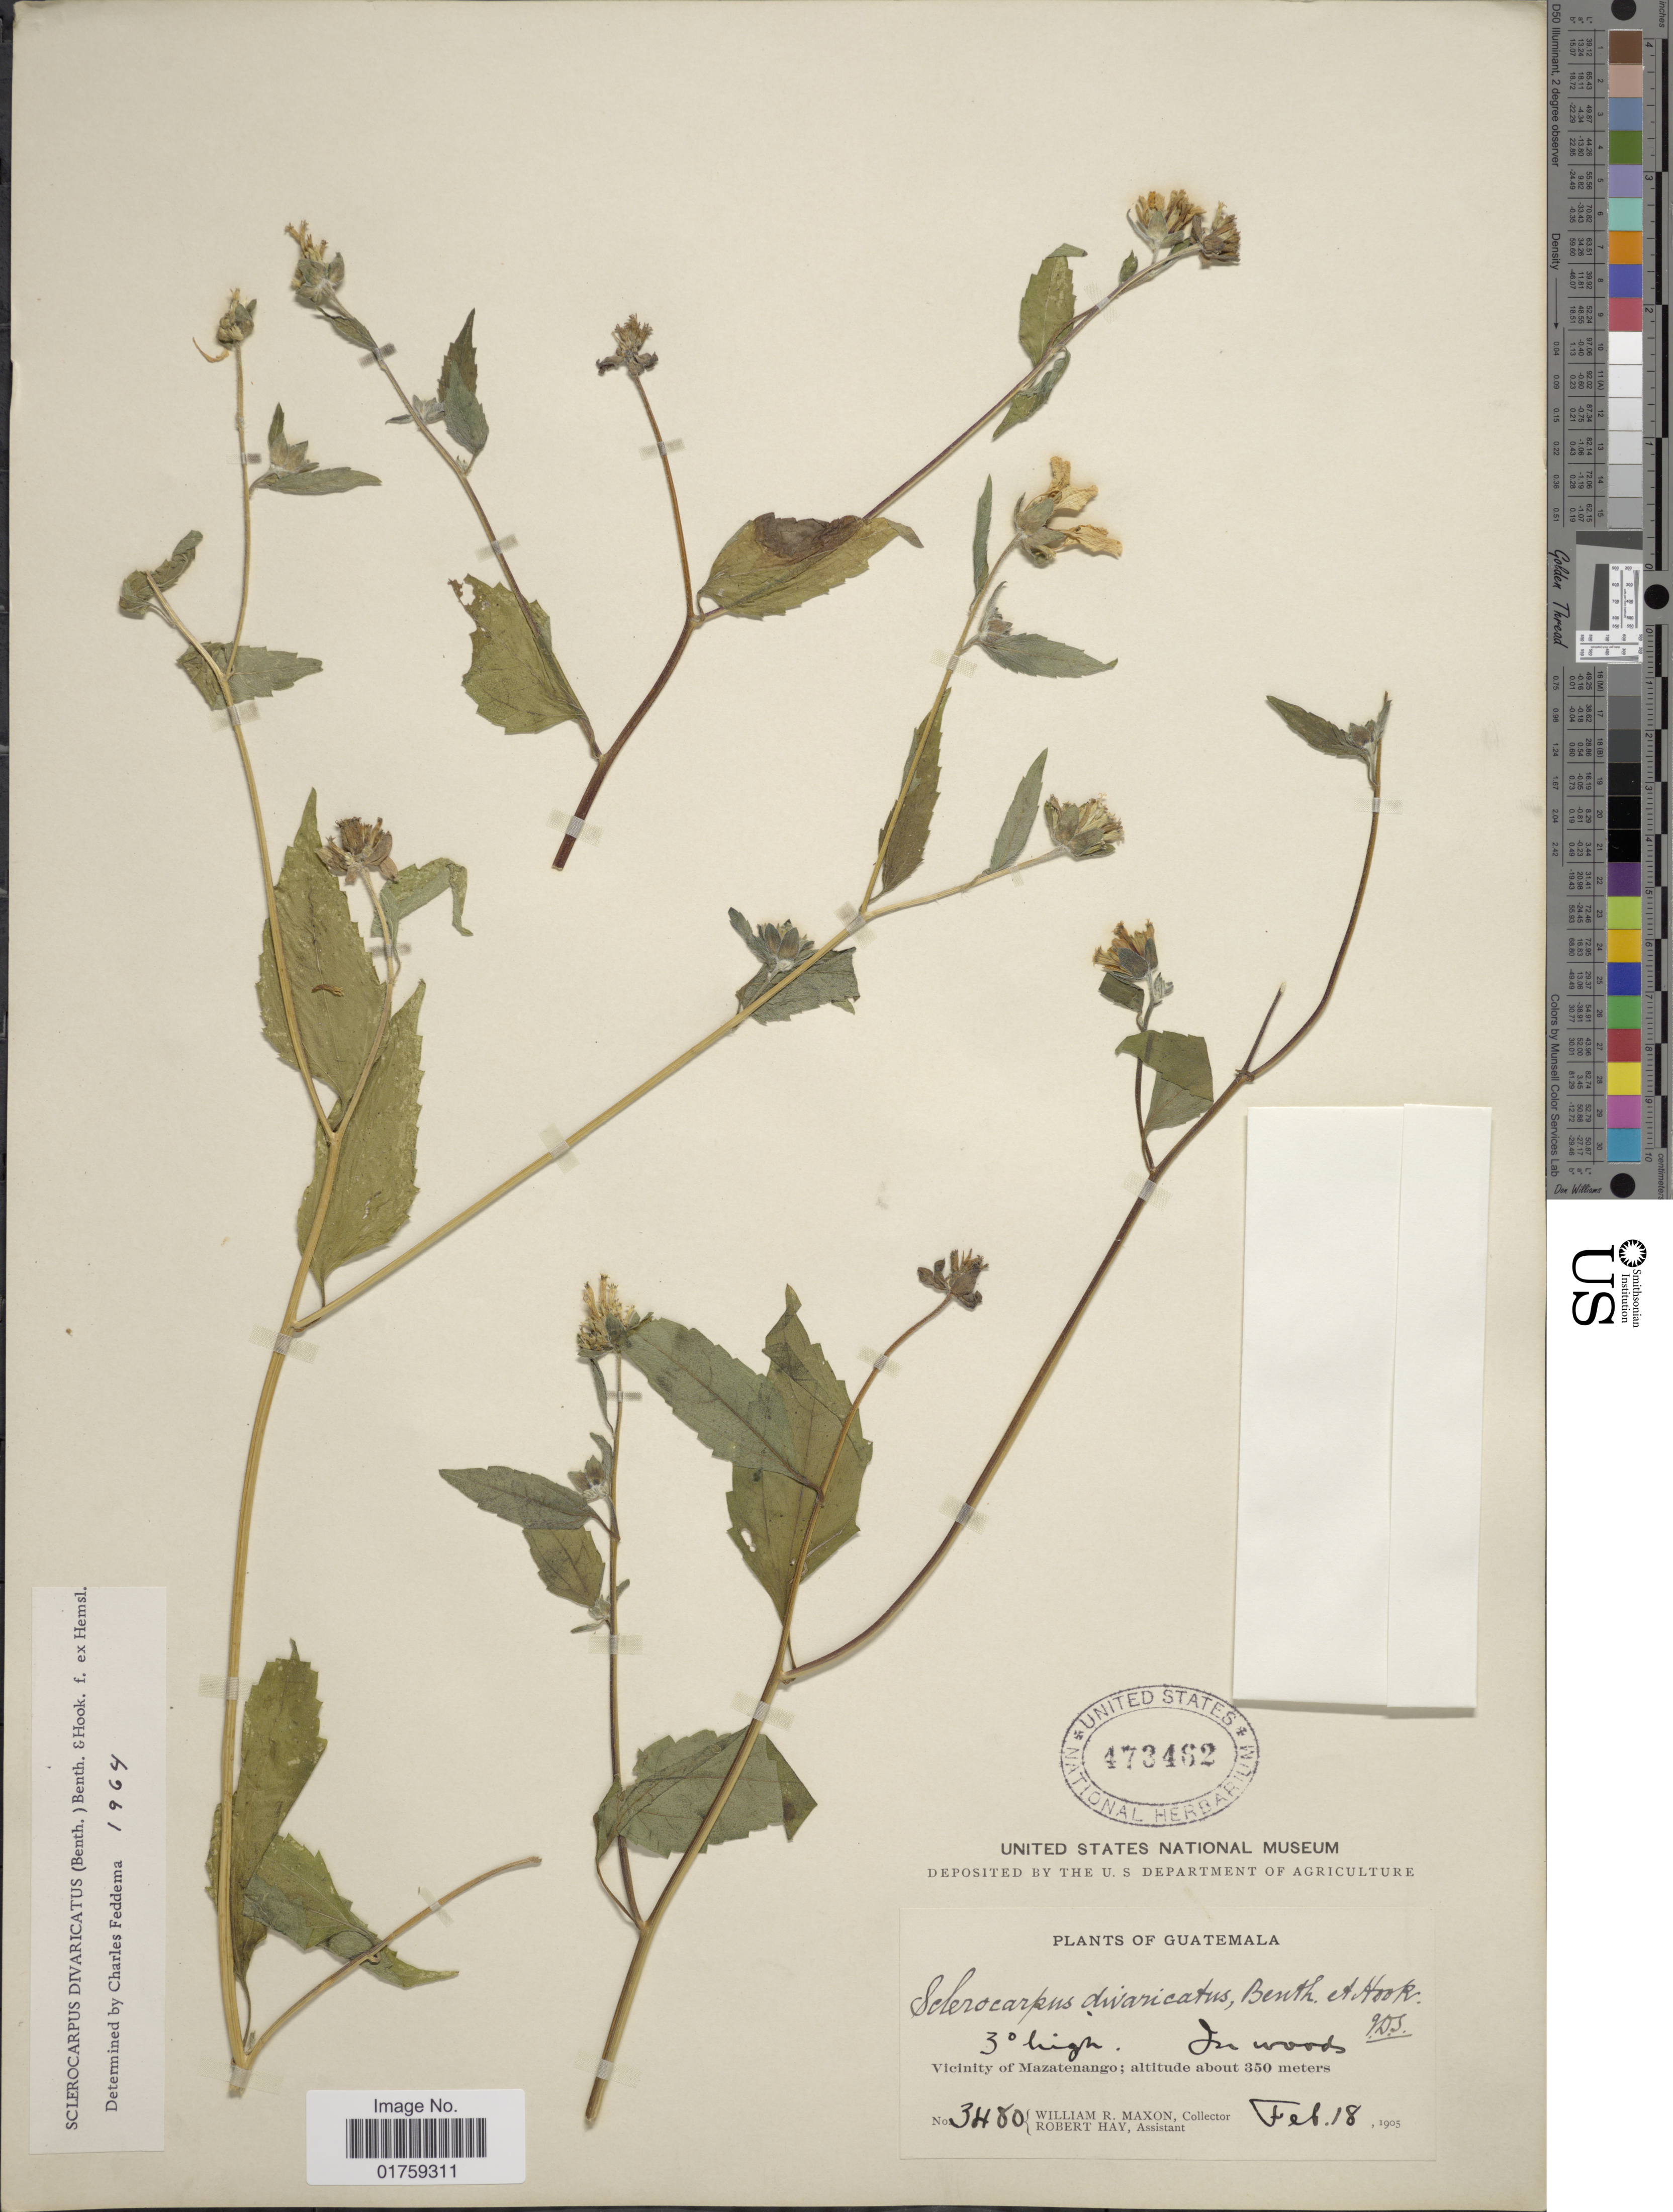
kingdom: Plantae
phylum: Tracheophyta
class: Magnoliopsida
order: Asterales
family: Asteraceae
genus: Sclerocarpus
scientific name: Sclerocarpus divaricatus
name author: (Benth.) Benth. & Hook. f. ex Hemsl.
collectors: W. R. Maxon & R. H. Hay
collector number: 3480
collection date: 1905-02-18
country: Guatemala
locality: Vicinity of Mazatenango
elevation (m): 350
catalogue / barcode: US 473482